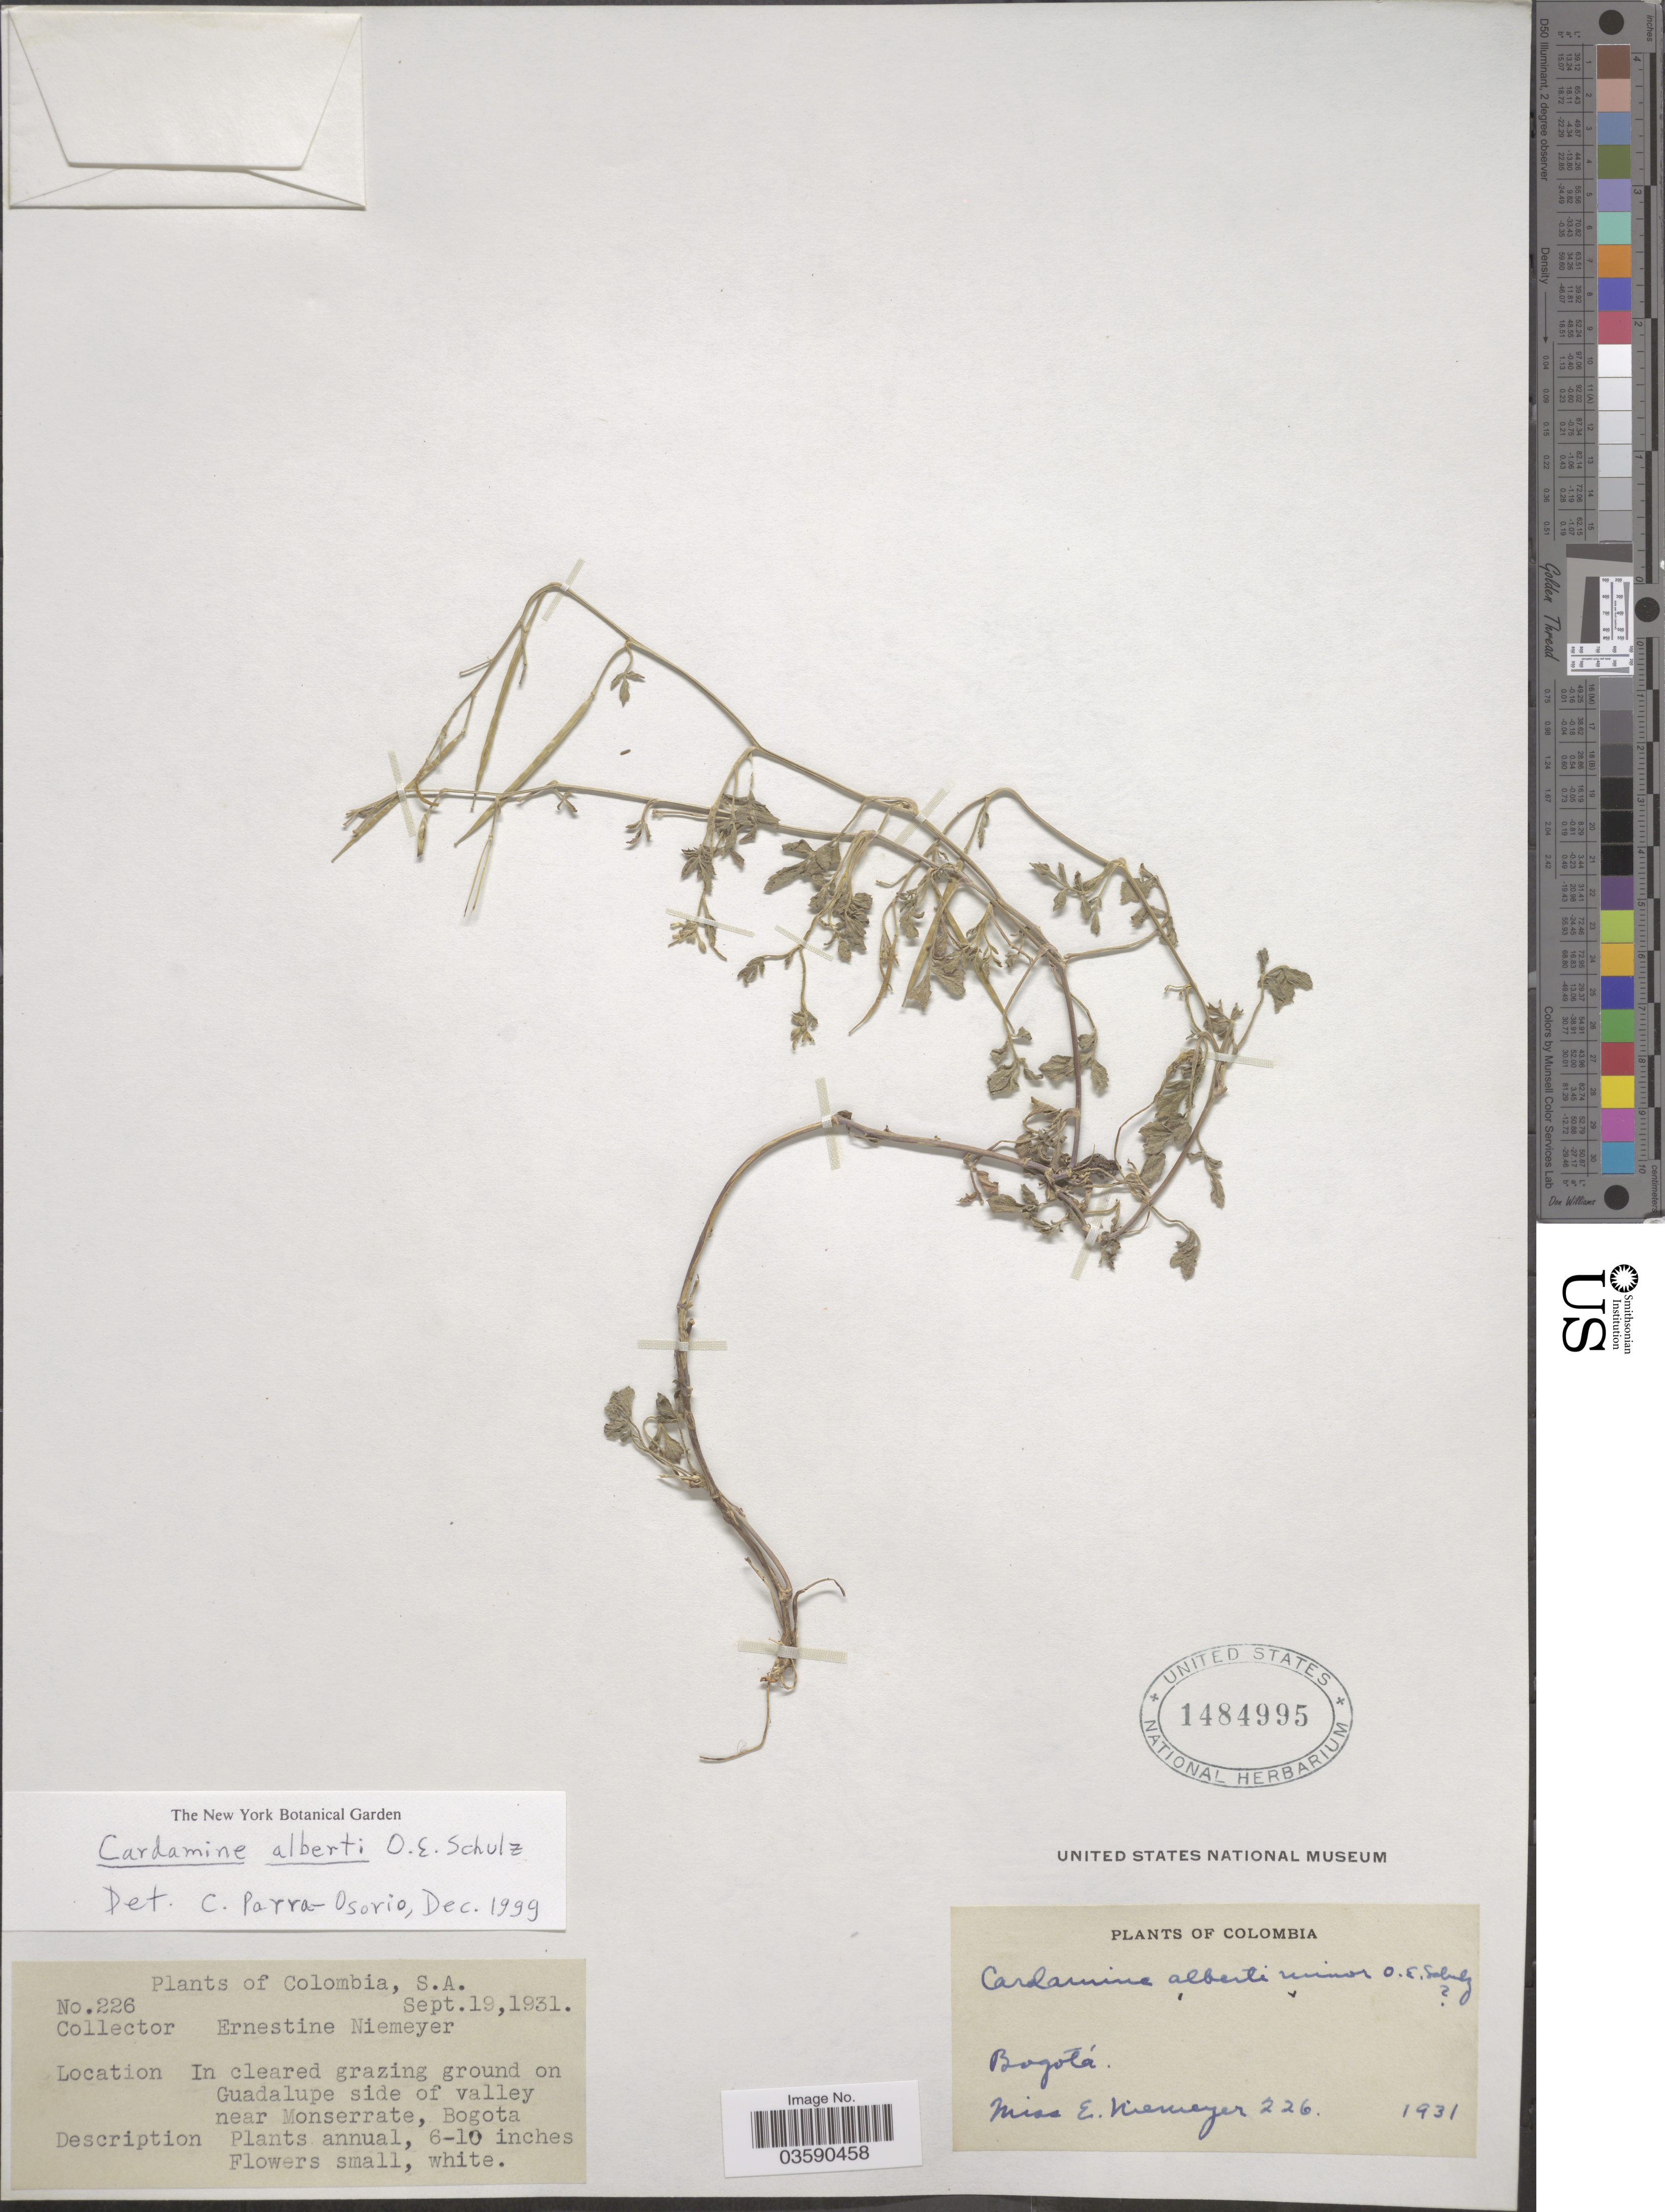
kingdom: Plantae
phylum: Tracheophyta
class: Magnoliopsida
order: Brassicales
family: Brassicaceae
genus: Cardamine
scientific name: Cardamine alberti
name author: O.E. Schulz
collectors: E. H. Niemeyer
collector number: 226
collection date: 1931-09-19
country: Colombia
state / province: Bogota D.C.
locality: In cleared grazing ground on Guadelupe side of valley near Monserrate.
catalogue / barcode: US 1484995